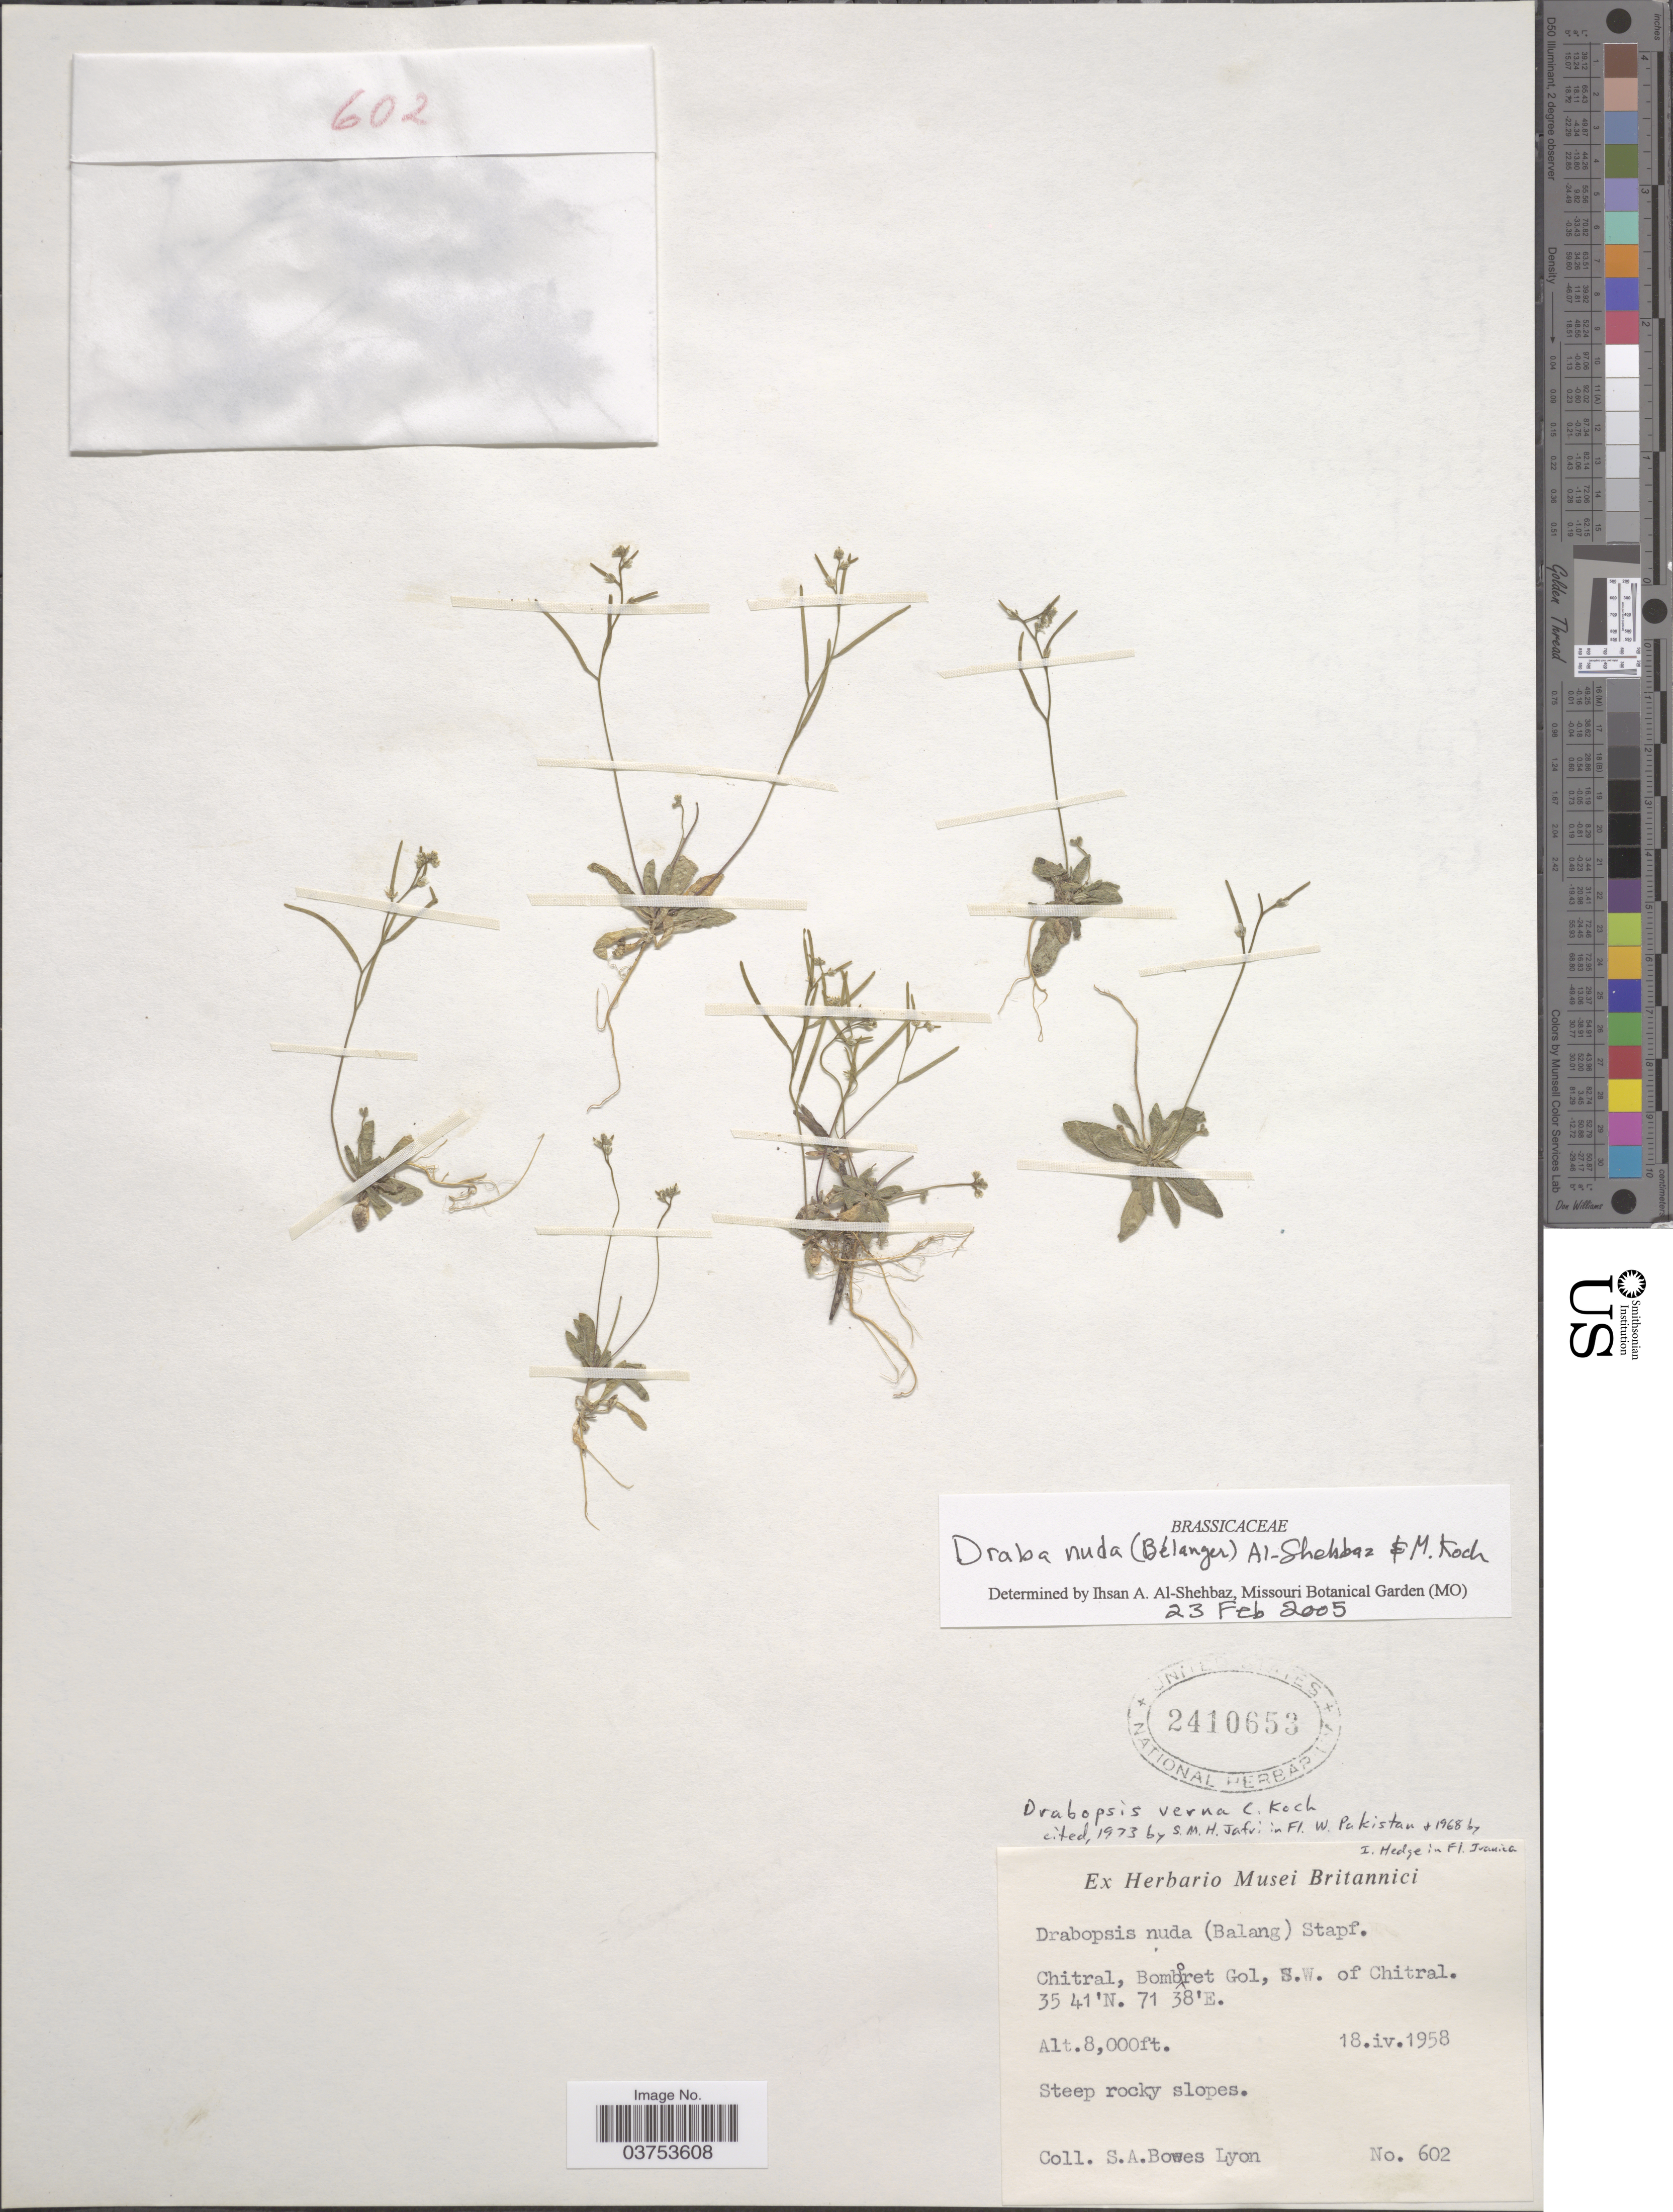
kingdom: Plantae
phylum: Tracheophyta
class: Magnoliopsida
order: Brassicales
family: Brassicaceae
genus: Draba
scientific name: Draba nuda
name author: (Bel.) Al-Shehbaz & M. Koch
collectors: S. Bowes Lyon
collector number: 602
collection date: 1958-04-18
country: Pakistan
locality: Chitral, Bomboret Gol, S.W. of Chitral.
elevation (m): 2438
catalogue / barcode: US 2410653